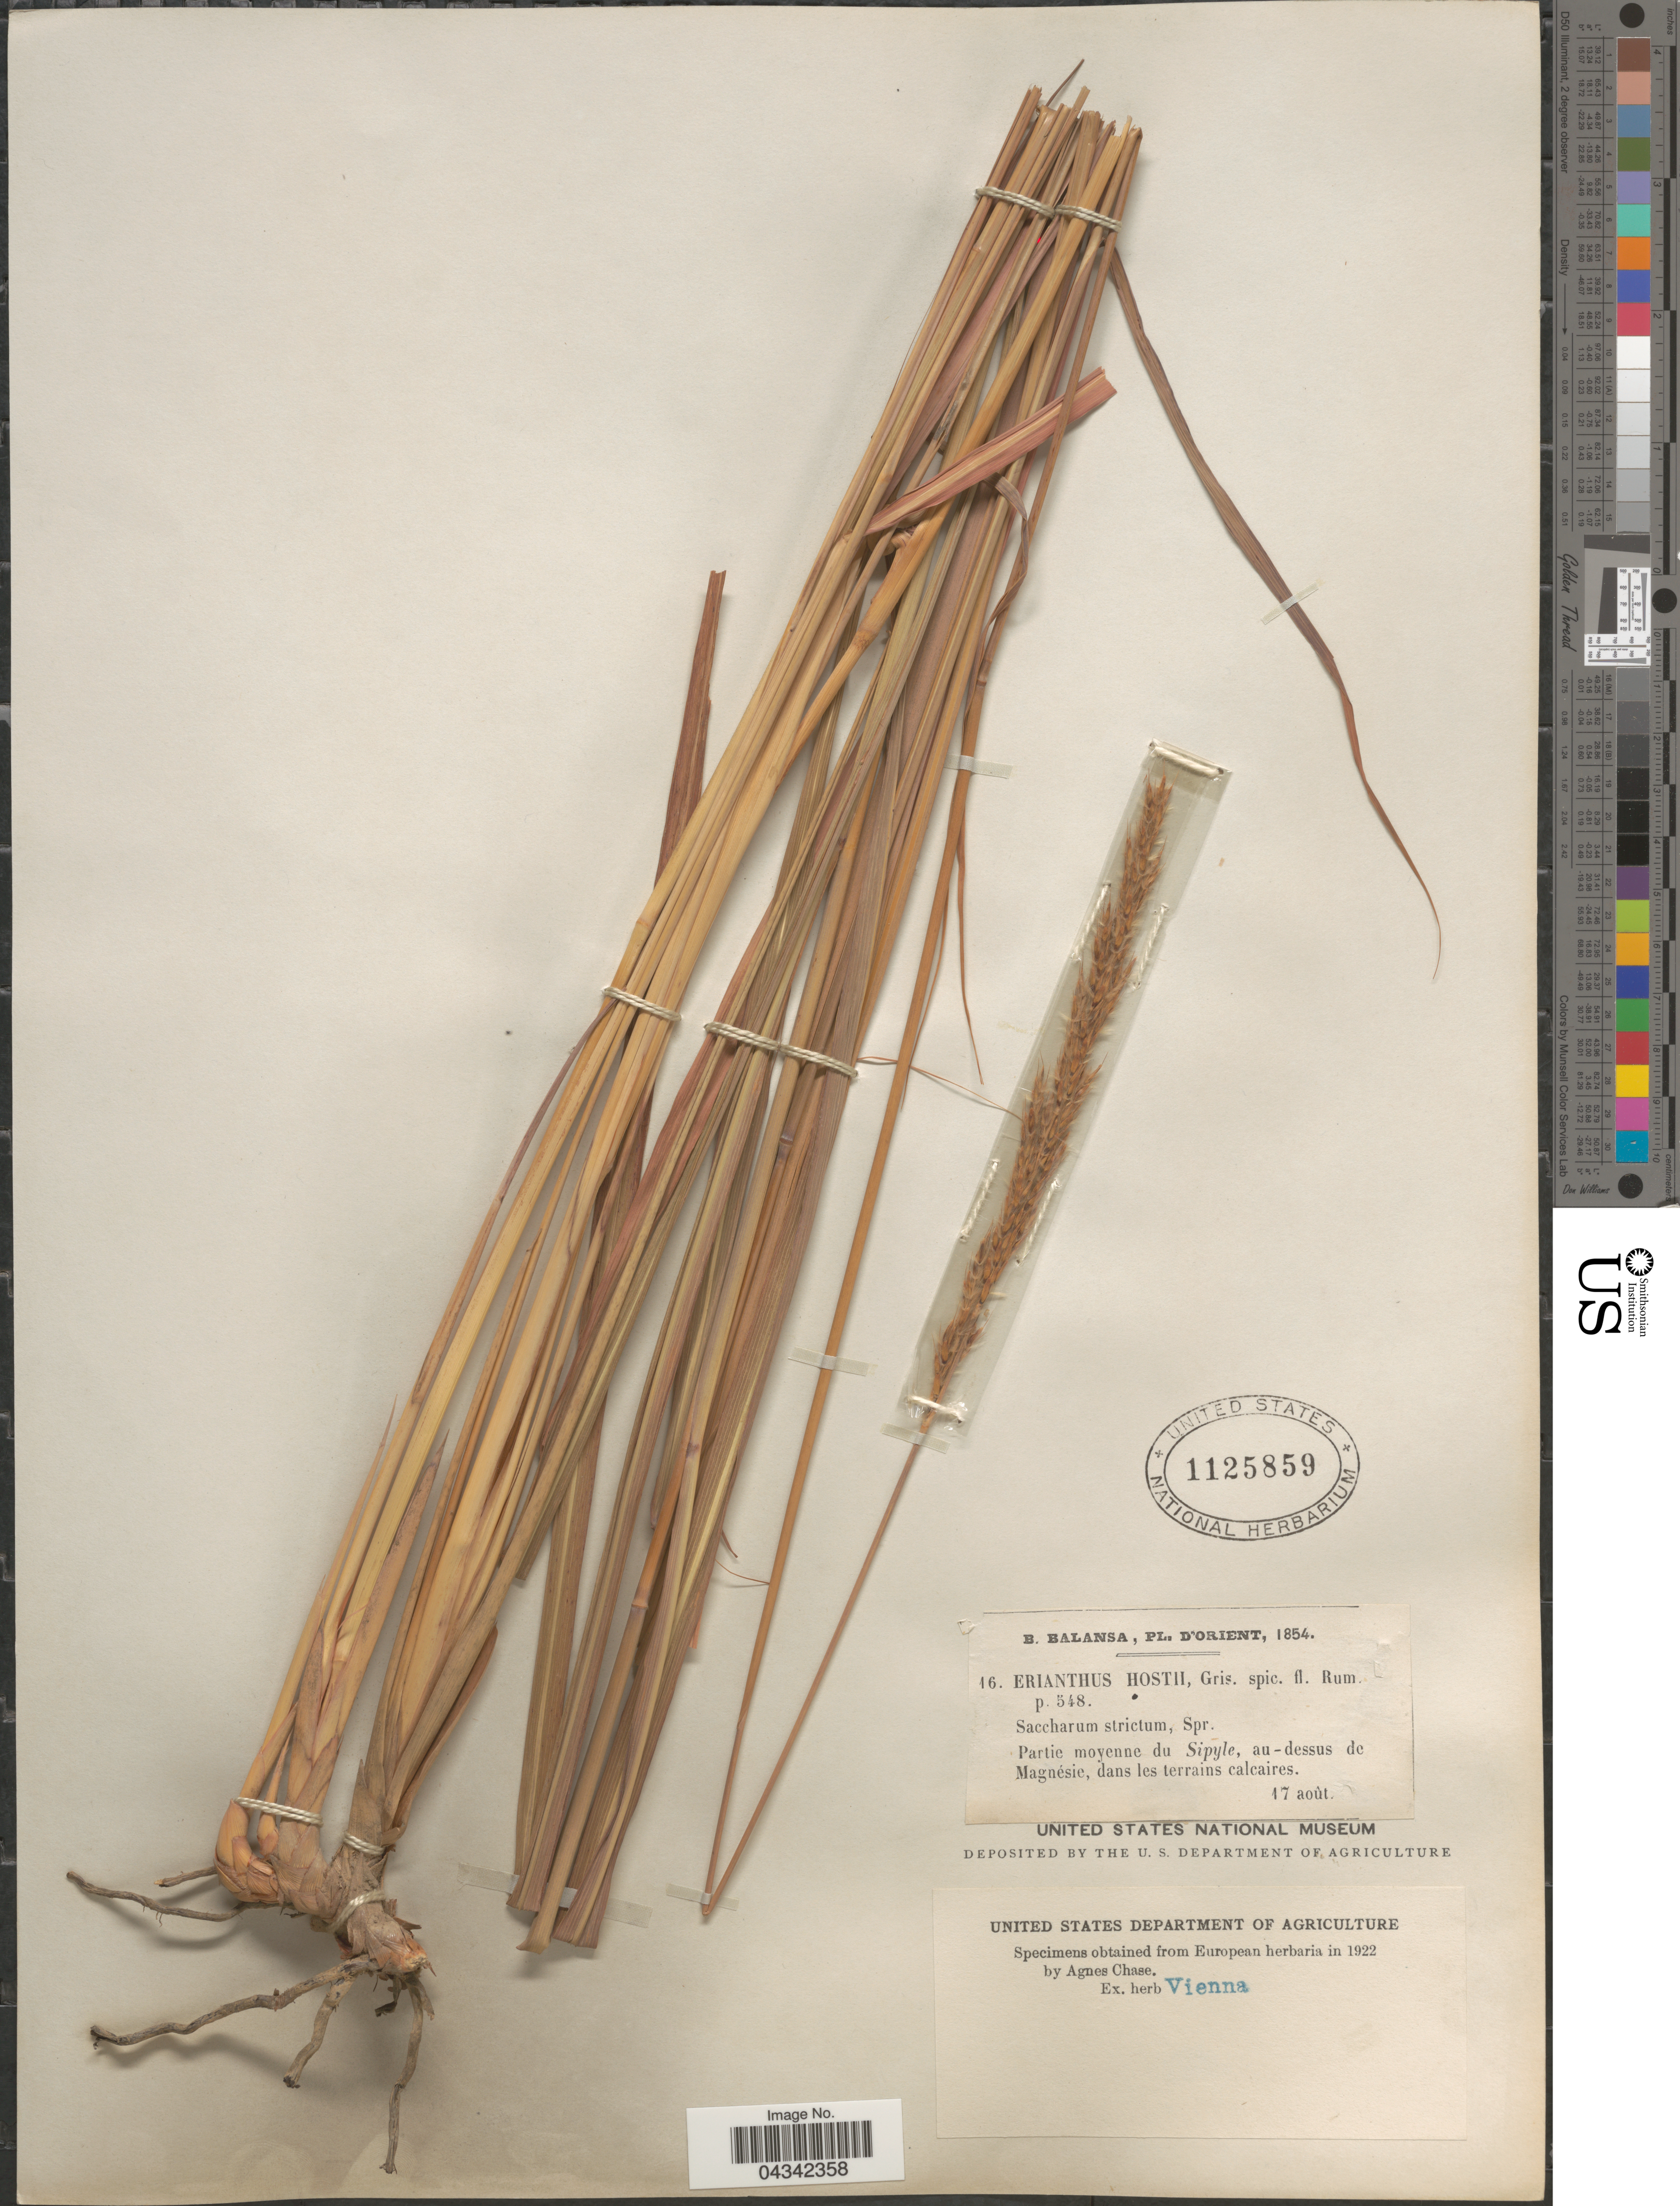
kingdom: Plantae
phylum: Tracheophyta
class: Liliopsida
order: Poales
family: Poaceae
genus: Tripidium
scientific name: Tripidium strictum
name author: (Host) H. Scholz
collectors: B. Balansa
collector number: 16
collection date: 1854-08-17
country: Turkey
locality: D'Orient. Partie moyenne du Sipyle, au-dessus de Magnésie, dans les terrains calcaires.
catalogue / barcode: US 1125859